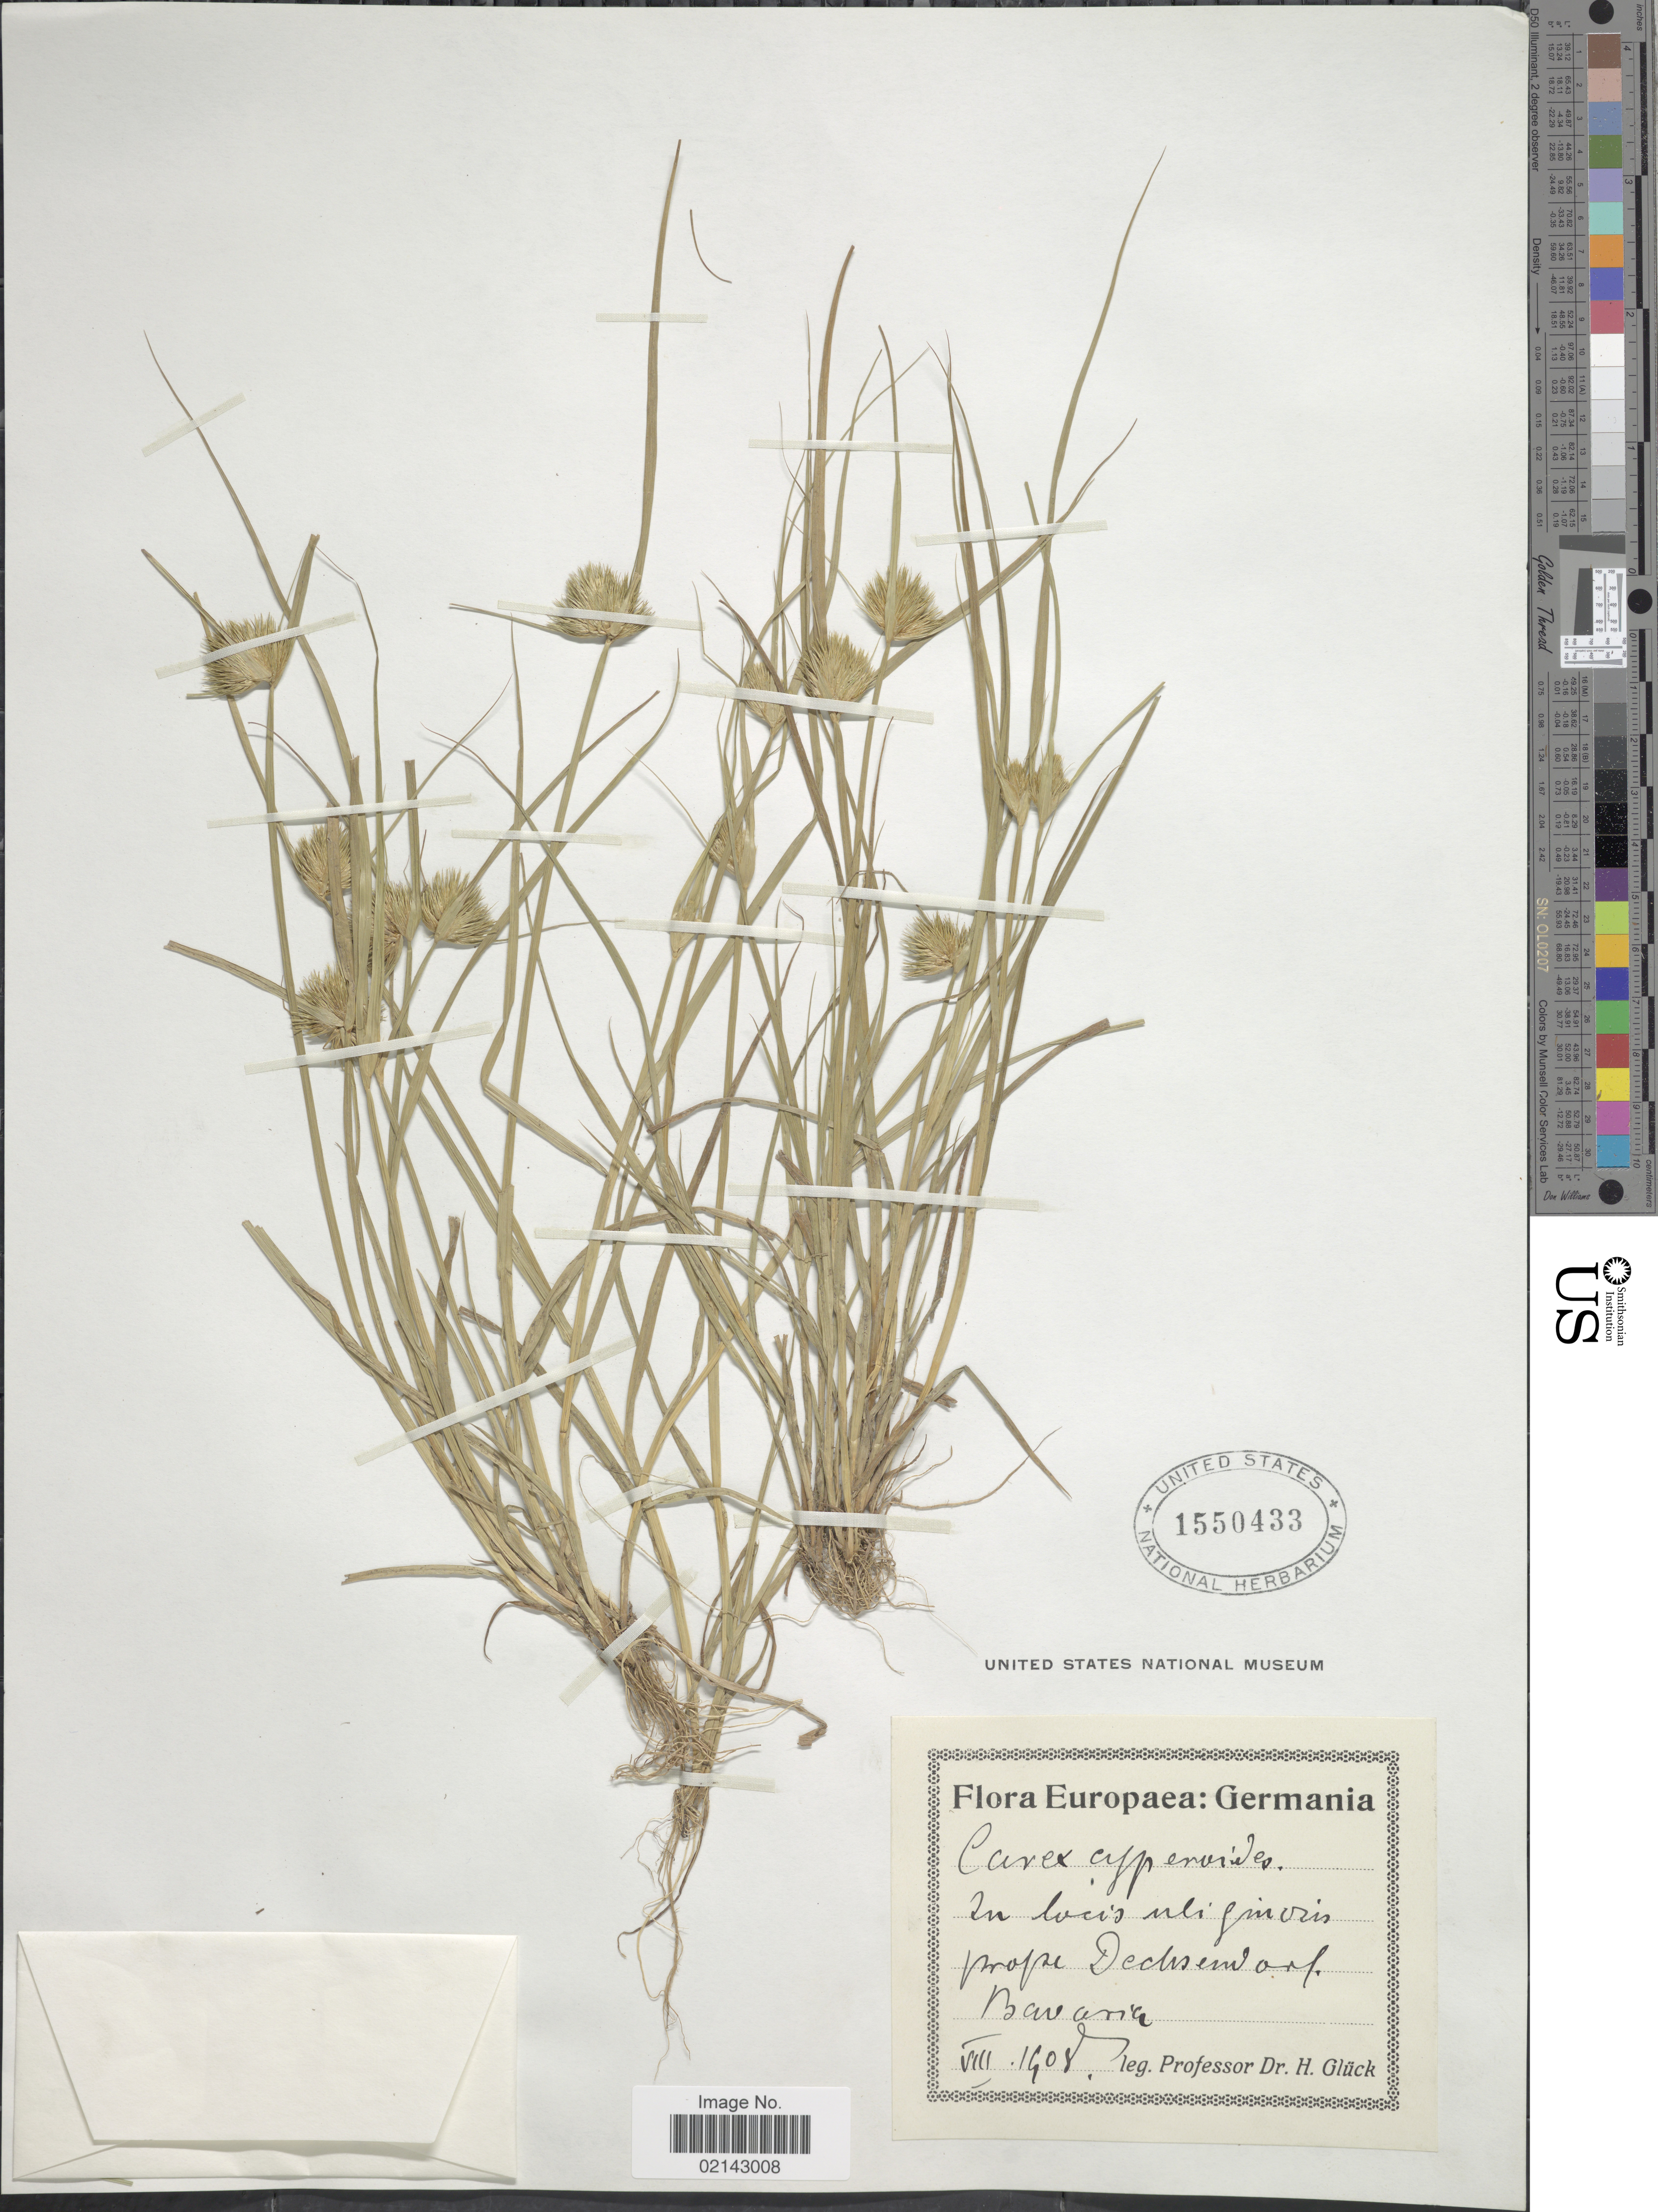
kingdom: Plantae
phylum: Tracheophyta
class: Liliopsida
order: Poales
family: Cyperaceae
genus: Carex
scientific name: Carex bohemica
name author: Schreb.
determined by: Strong, Mark T., (BOT), Smithsonian Institution - National Museum of Natural History (UNITED STATES)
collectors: H. Glück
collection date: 1908-08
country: Germany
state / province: Bayern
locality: Bavaria, In locus uliginosis prope Dechsendorf.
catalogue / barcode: US 1550433